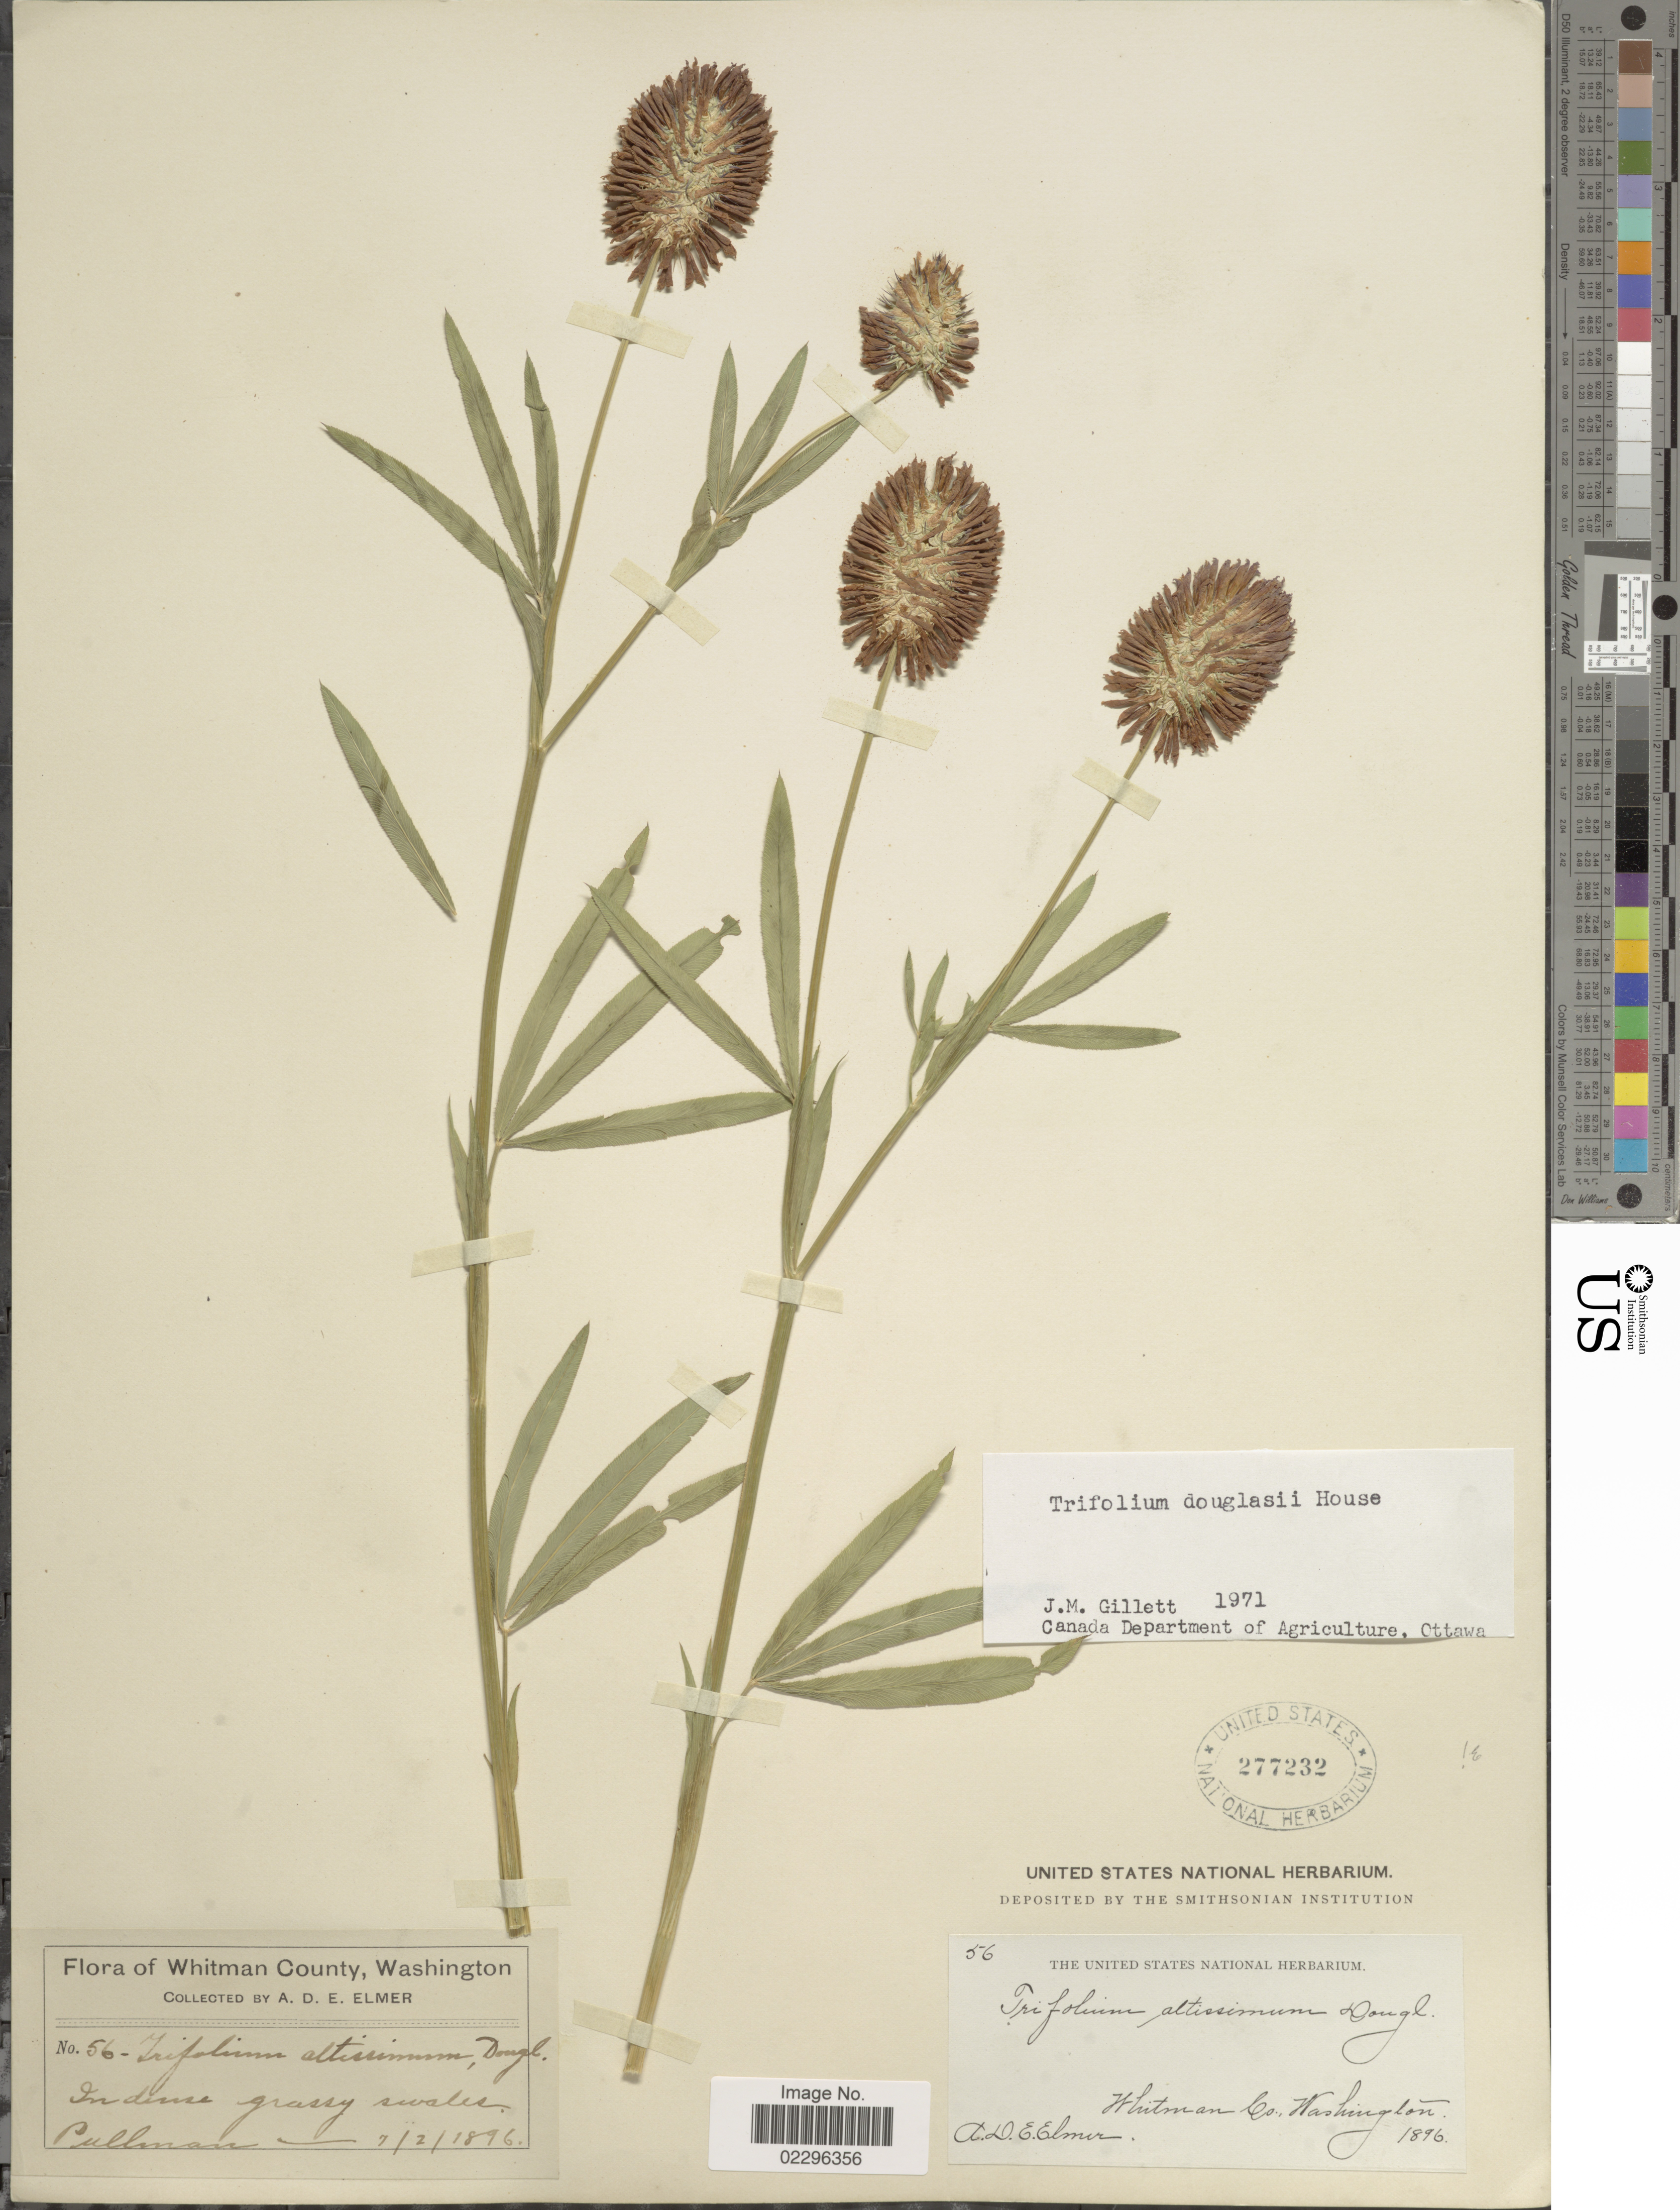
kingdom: Plantae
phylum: Tracheophyta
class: Magnoliopsida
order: Fabales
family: Fabaceae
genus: Trifolium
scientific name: Trifolium douglasii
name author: House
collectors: A. D. E. Elmer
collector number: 56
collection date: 1896-07-02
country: United States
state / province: Washington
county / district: Whitman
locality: Whitman County. Pullman.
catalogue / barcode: US 277232